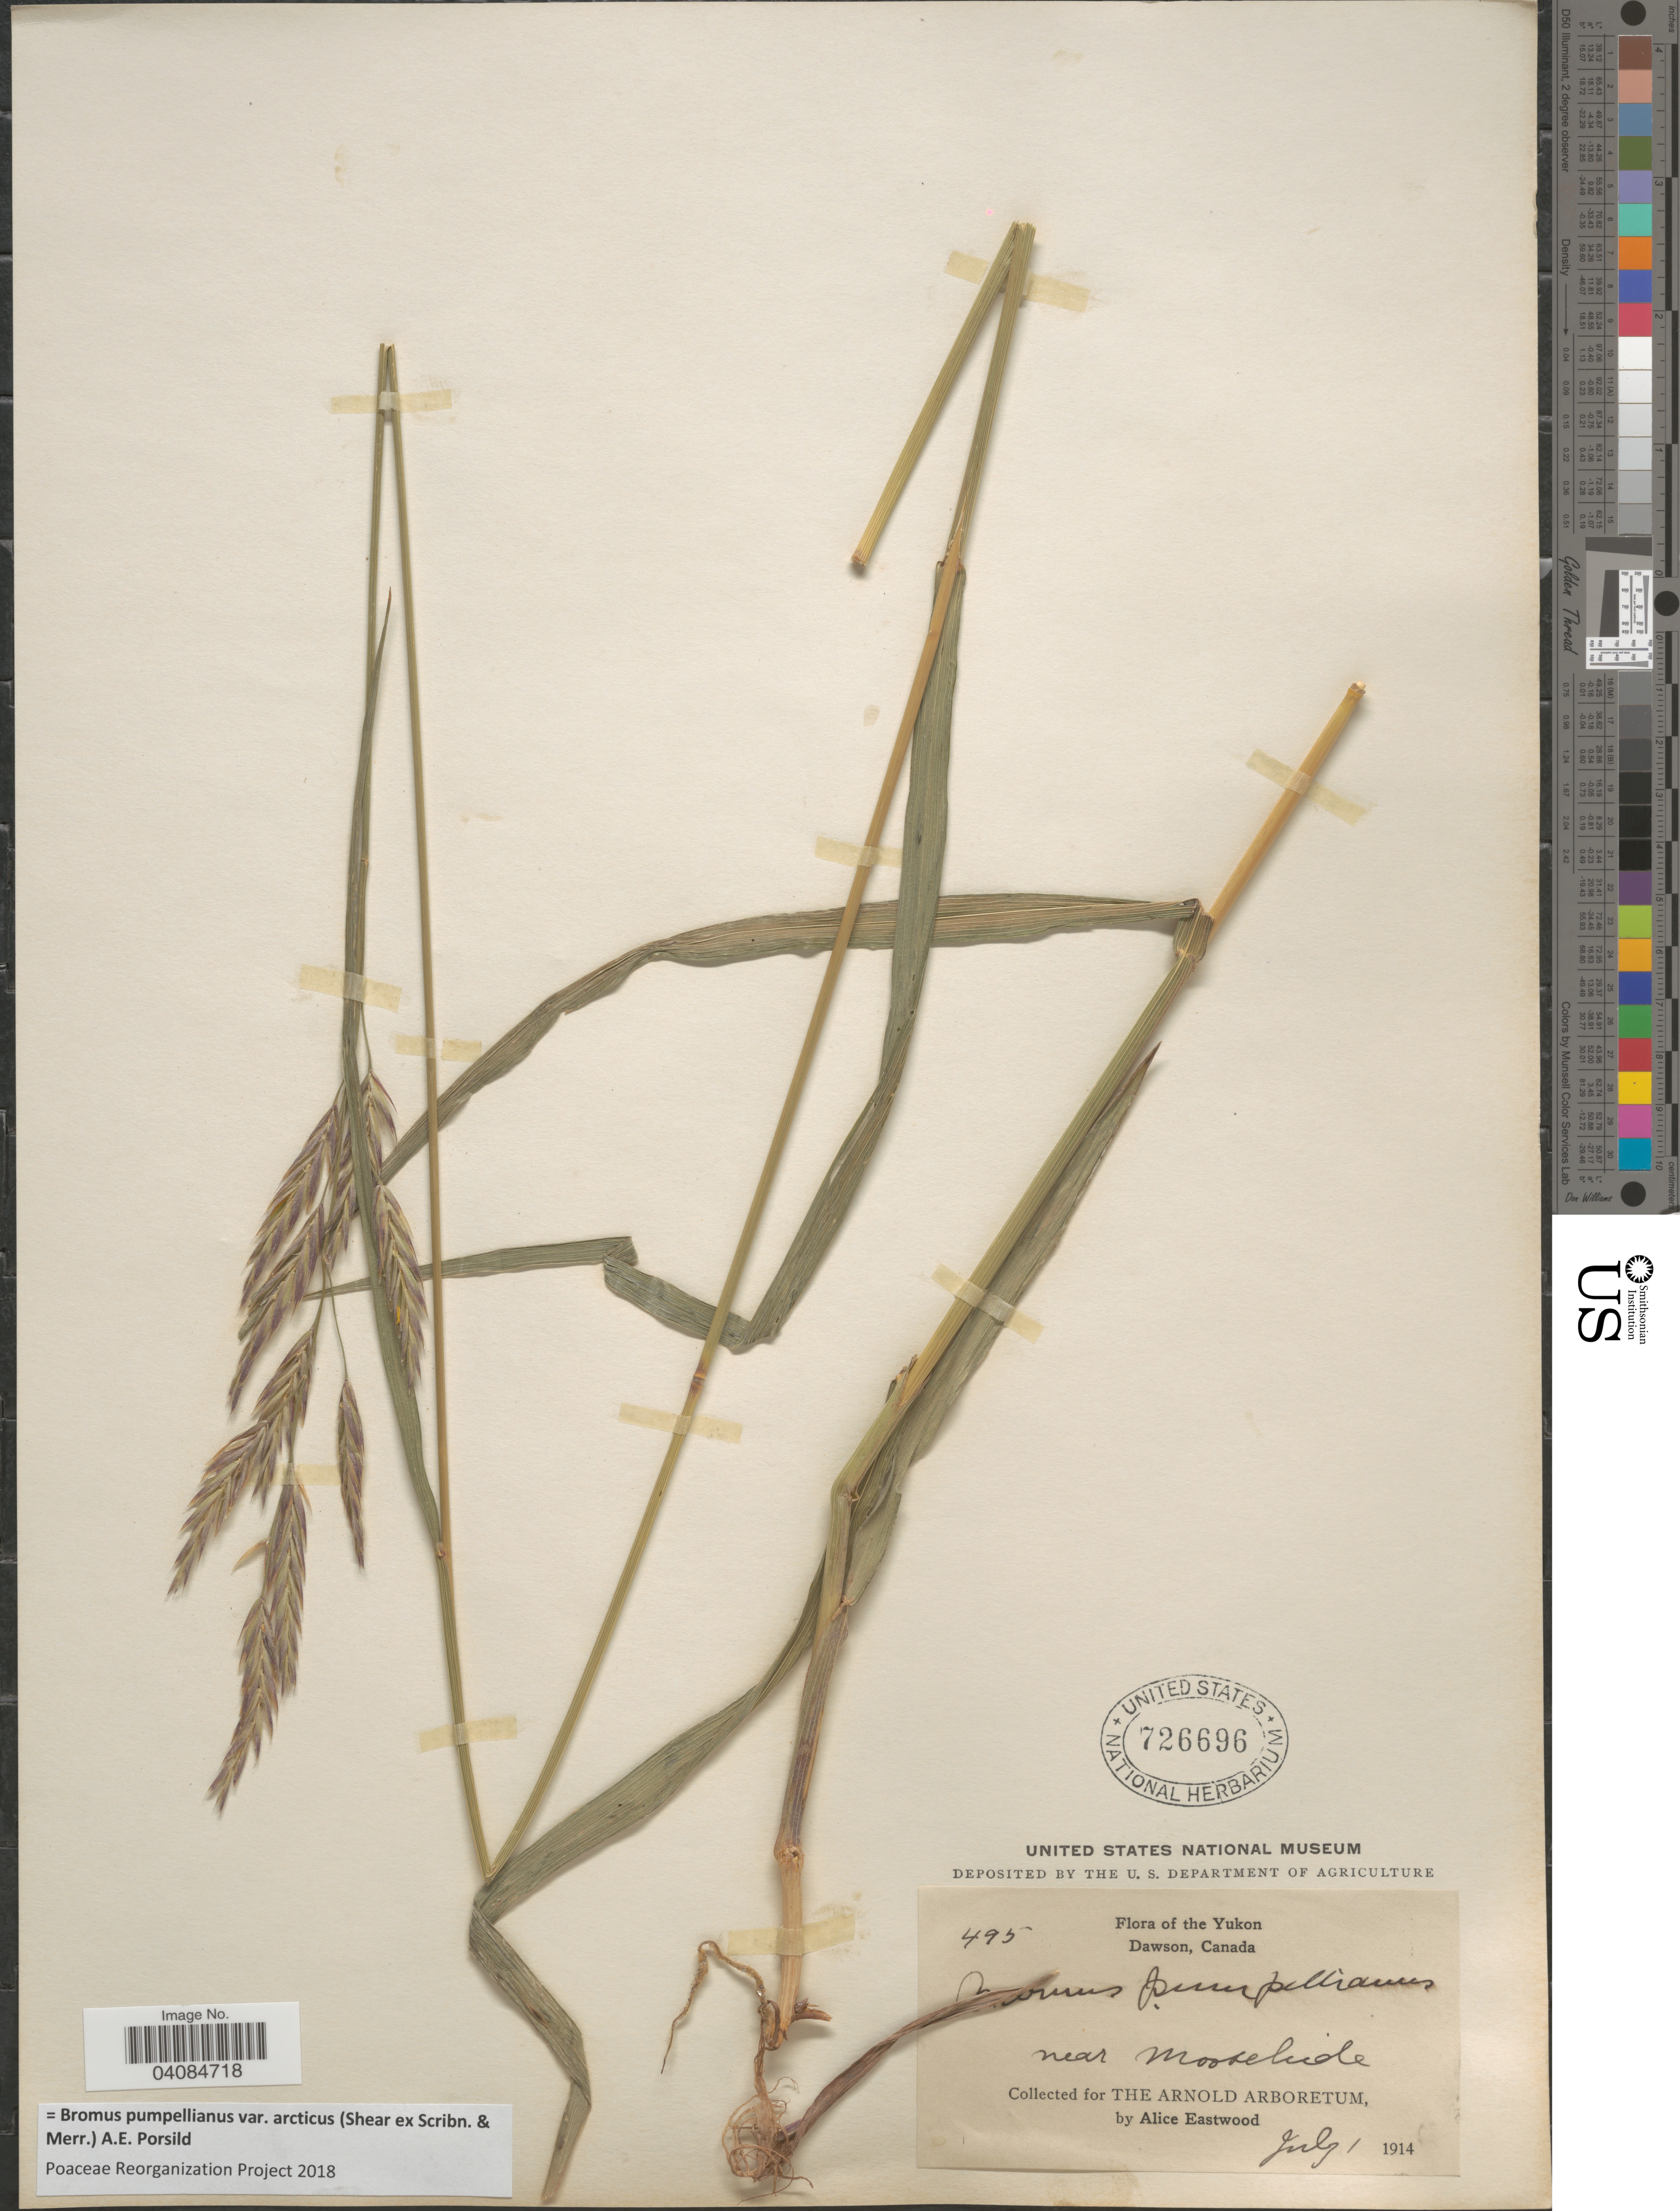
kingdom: Plantae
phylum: Tracheophyta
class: Liliopsida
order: Poales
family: Poaceae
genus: Bromus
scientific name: Bromus pumpellianus var. arcticus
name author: (Shear ex Scribn. & Merr.) A.E. Porsild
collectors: A. Eastwood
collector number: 495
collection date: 1914-07-01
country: Canada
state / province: Yukon Territory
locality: Yukon. Dawson. Near Moosehide.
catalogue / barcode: US 726696